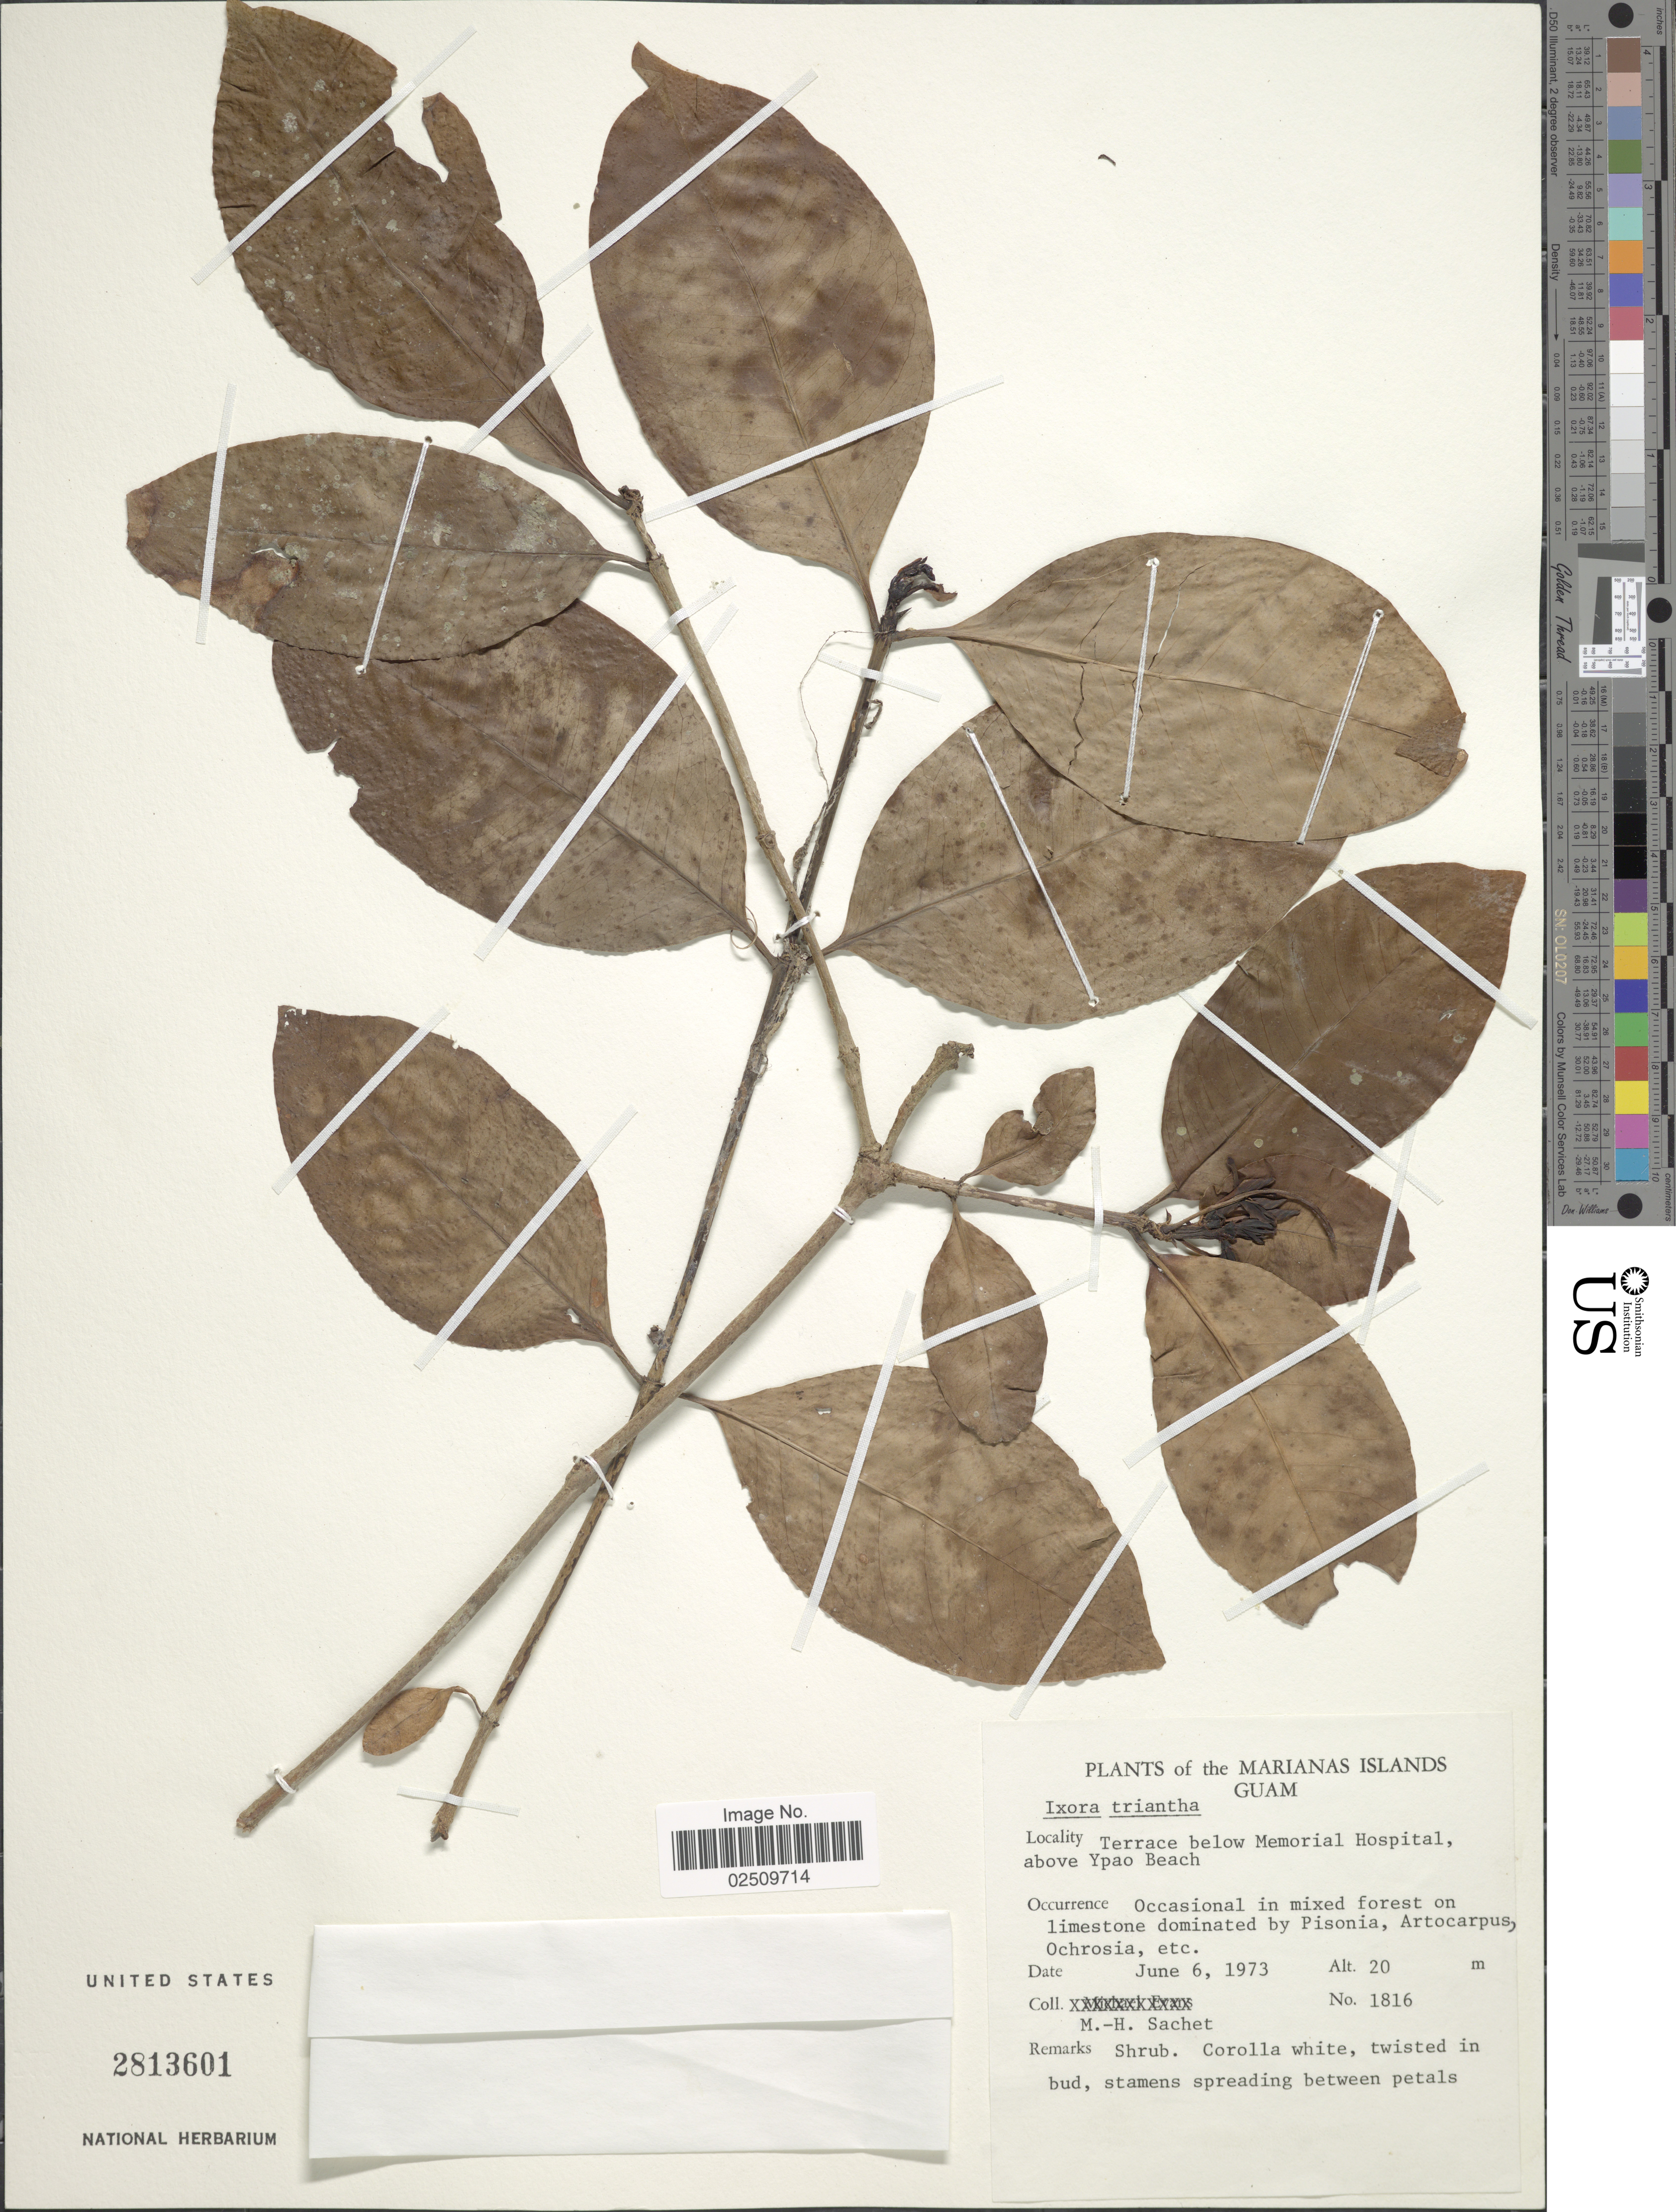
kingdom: Plantae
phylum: Tracheophyta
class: Magnoliopsida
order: Gentianales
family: Rubiaceae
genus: Ixora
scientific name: Ixora triantha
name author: Volkens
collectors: M.-H. Sachet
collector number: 1816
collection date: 1973-06-06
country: Guam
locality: The Marianas Islands, Terrace below Memorial Hospital, above Ypao Beach, Occasional in mixed forest on limestone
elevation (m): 20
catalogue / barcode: US 2813601